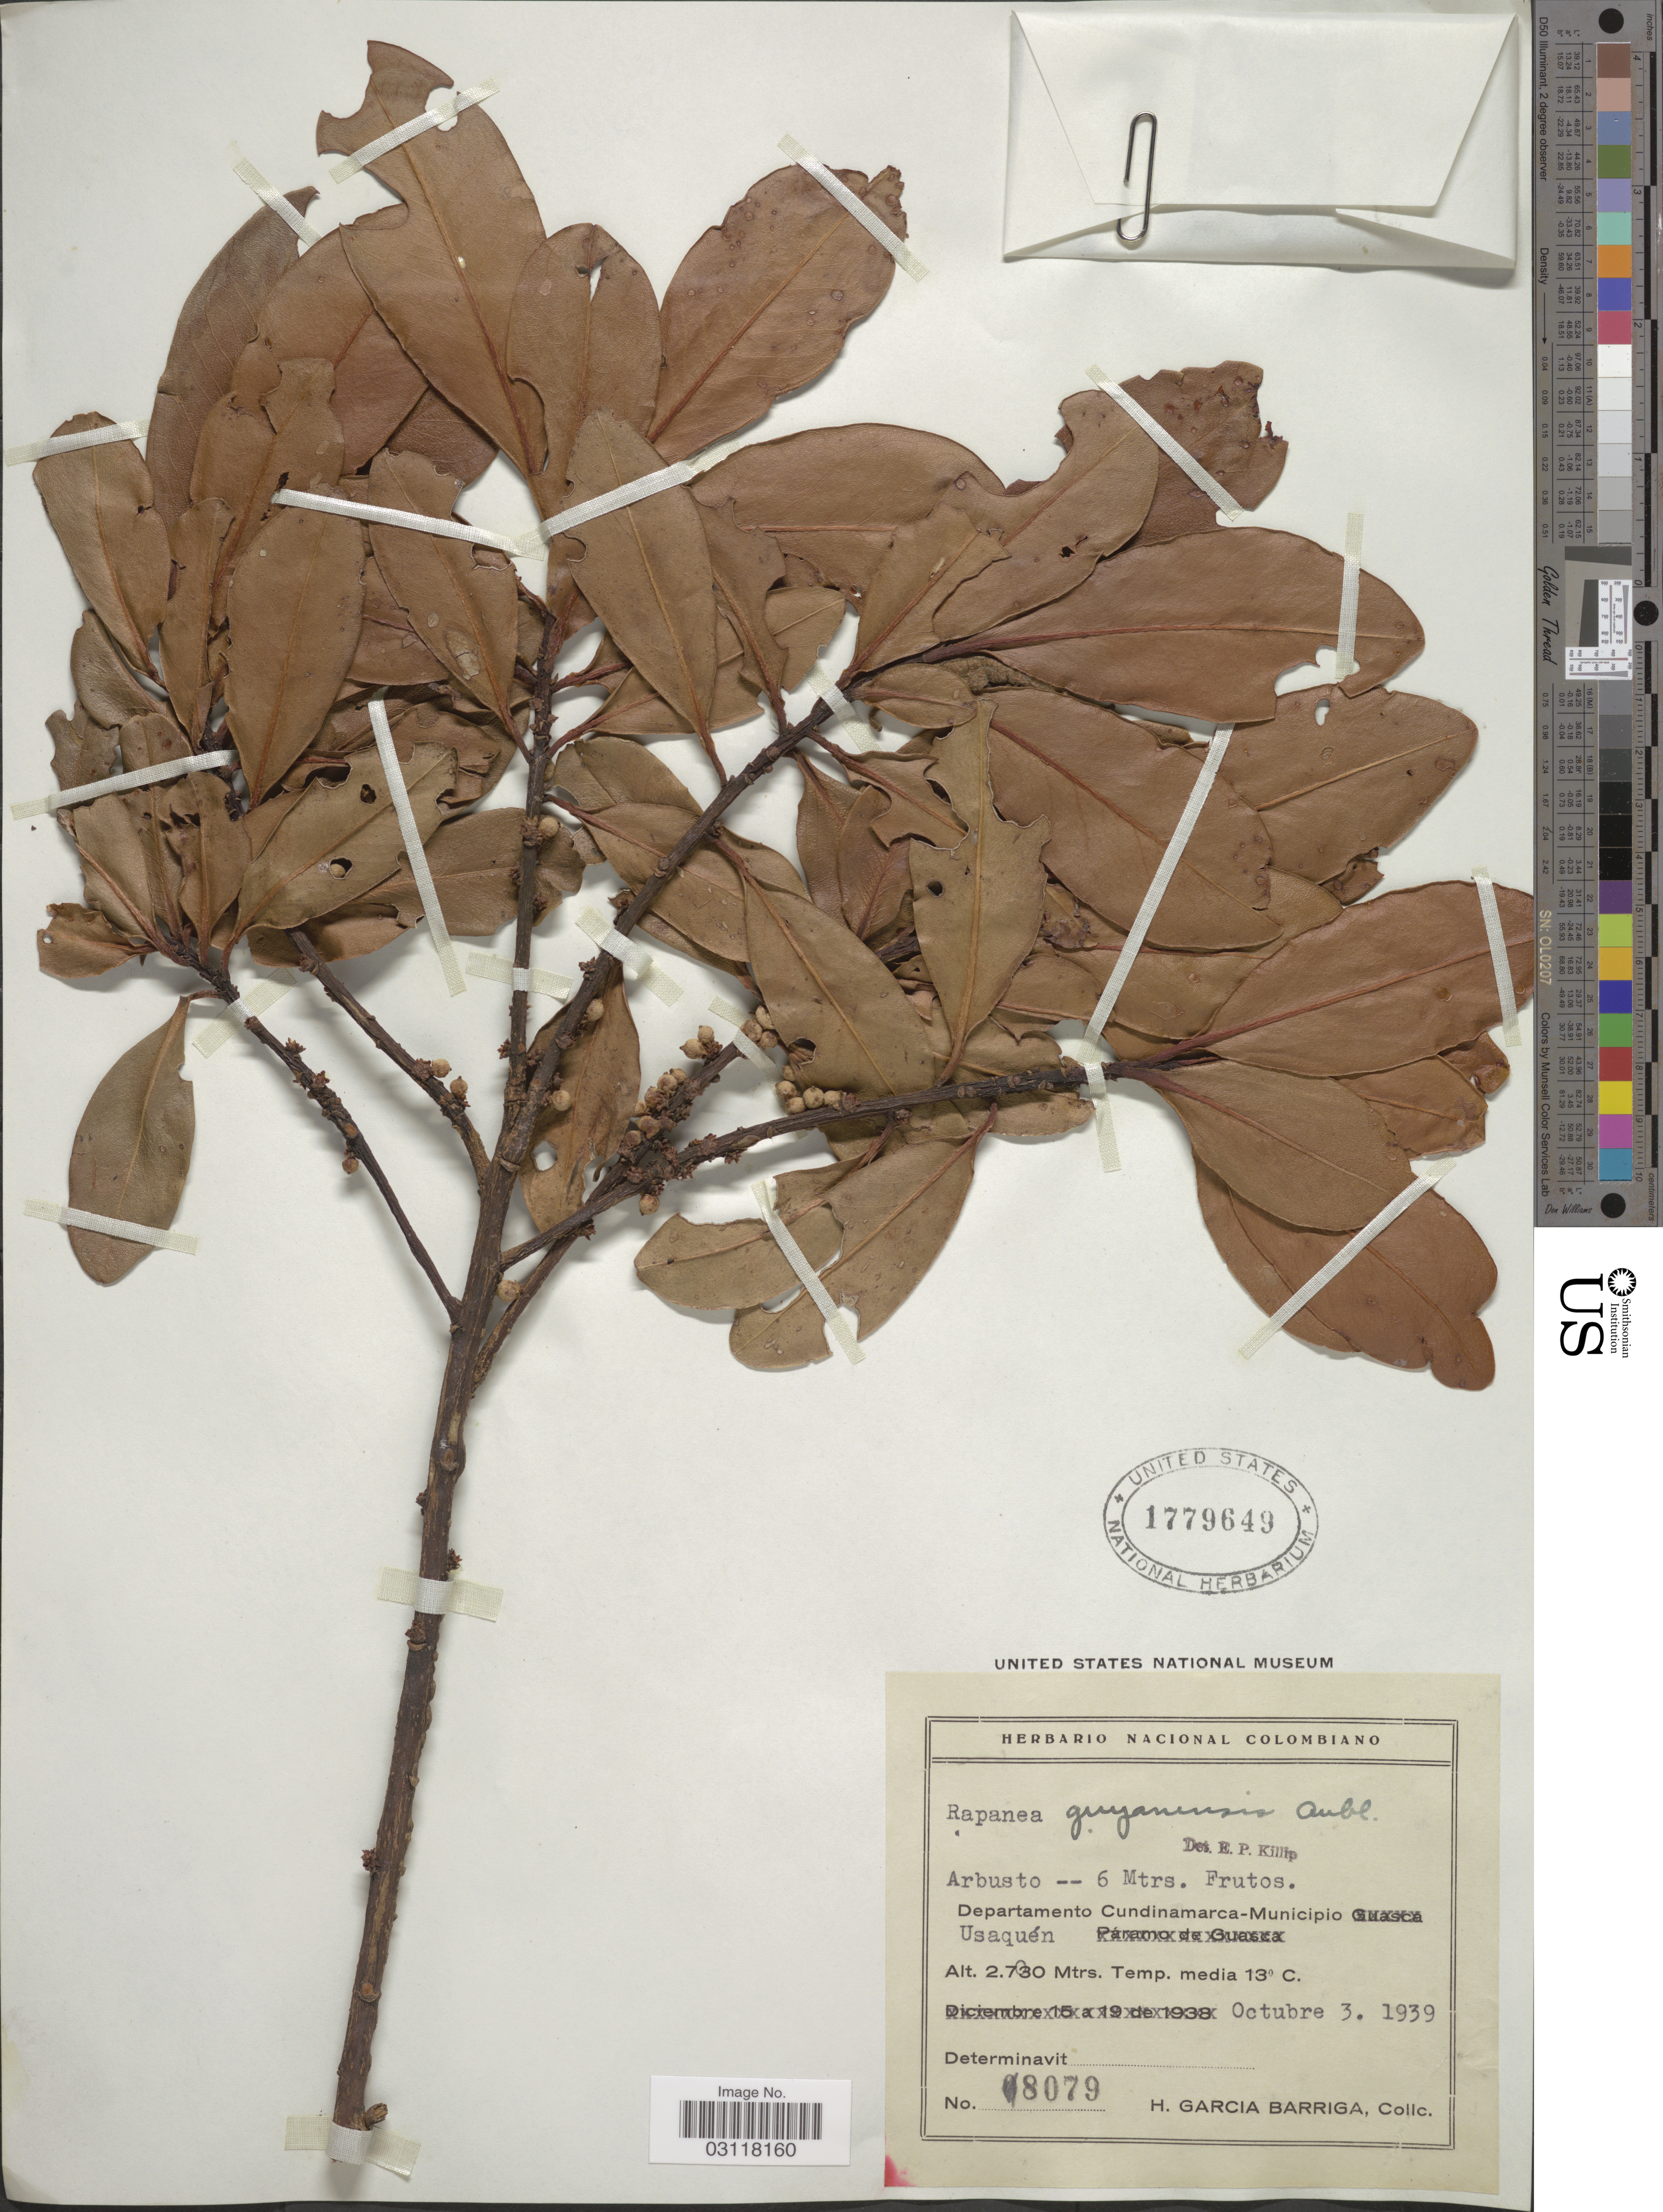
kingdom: Plantae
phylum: Tracheophyta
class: Magnoliopsida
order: Ericales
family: Primulaceae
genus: Rapanea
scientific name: Rapanea guianensis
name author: Aubl.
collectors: H. García Barriga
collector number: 8079*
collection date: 1939-10-03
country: Colombia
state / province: Cundinamarca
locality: Departamento Cundinamarca-Municipio Usaquén.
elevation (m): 2700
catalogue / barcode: US 1779649